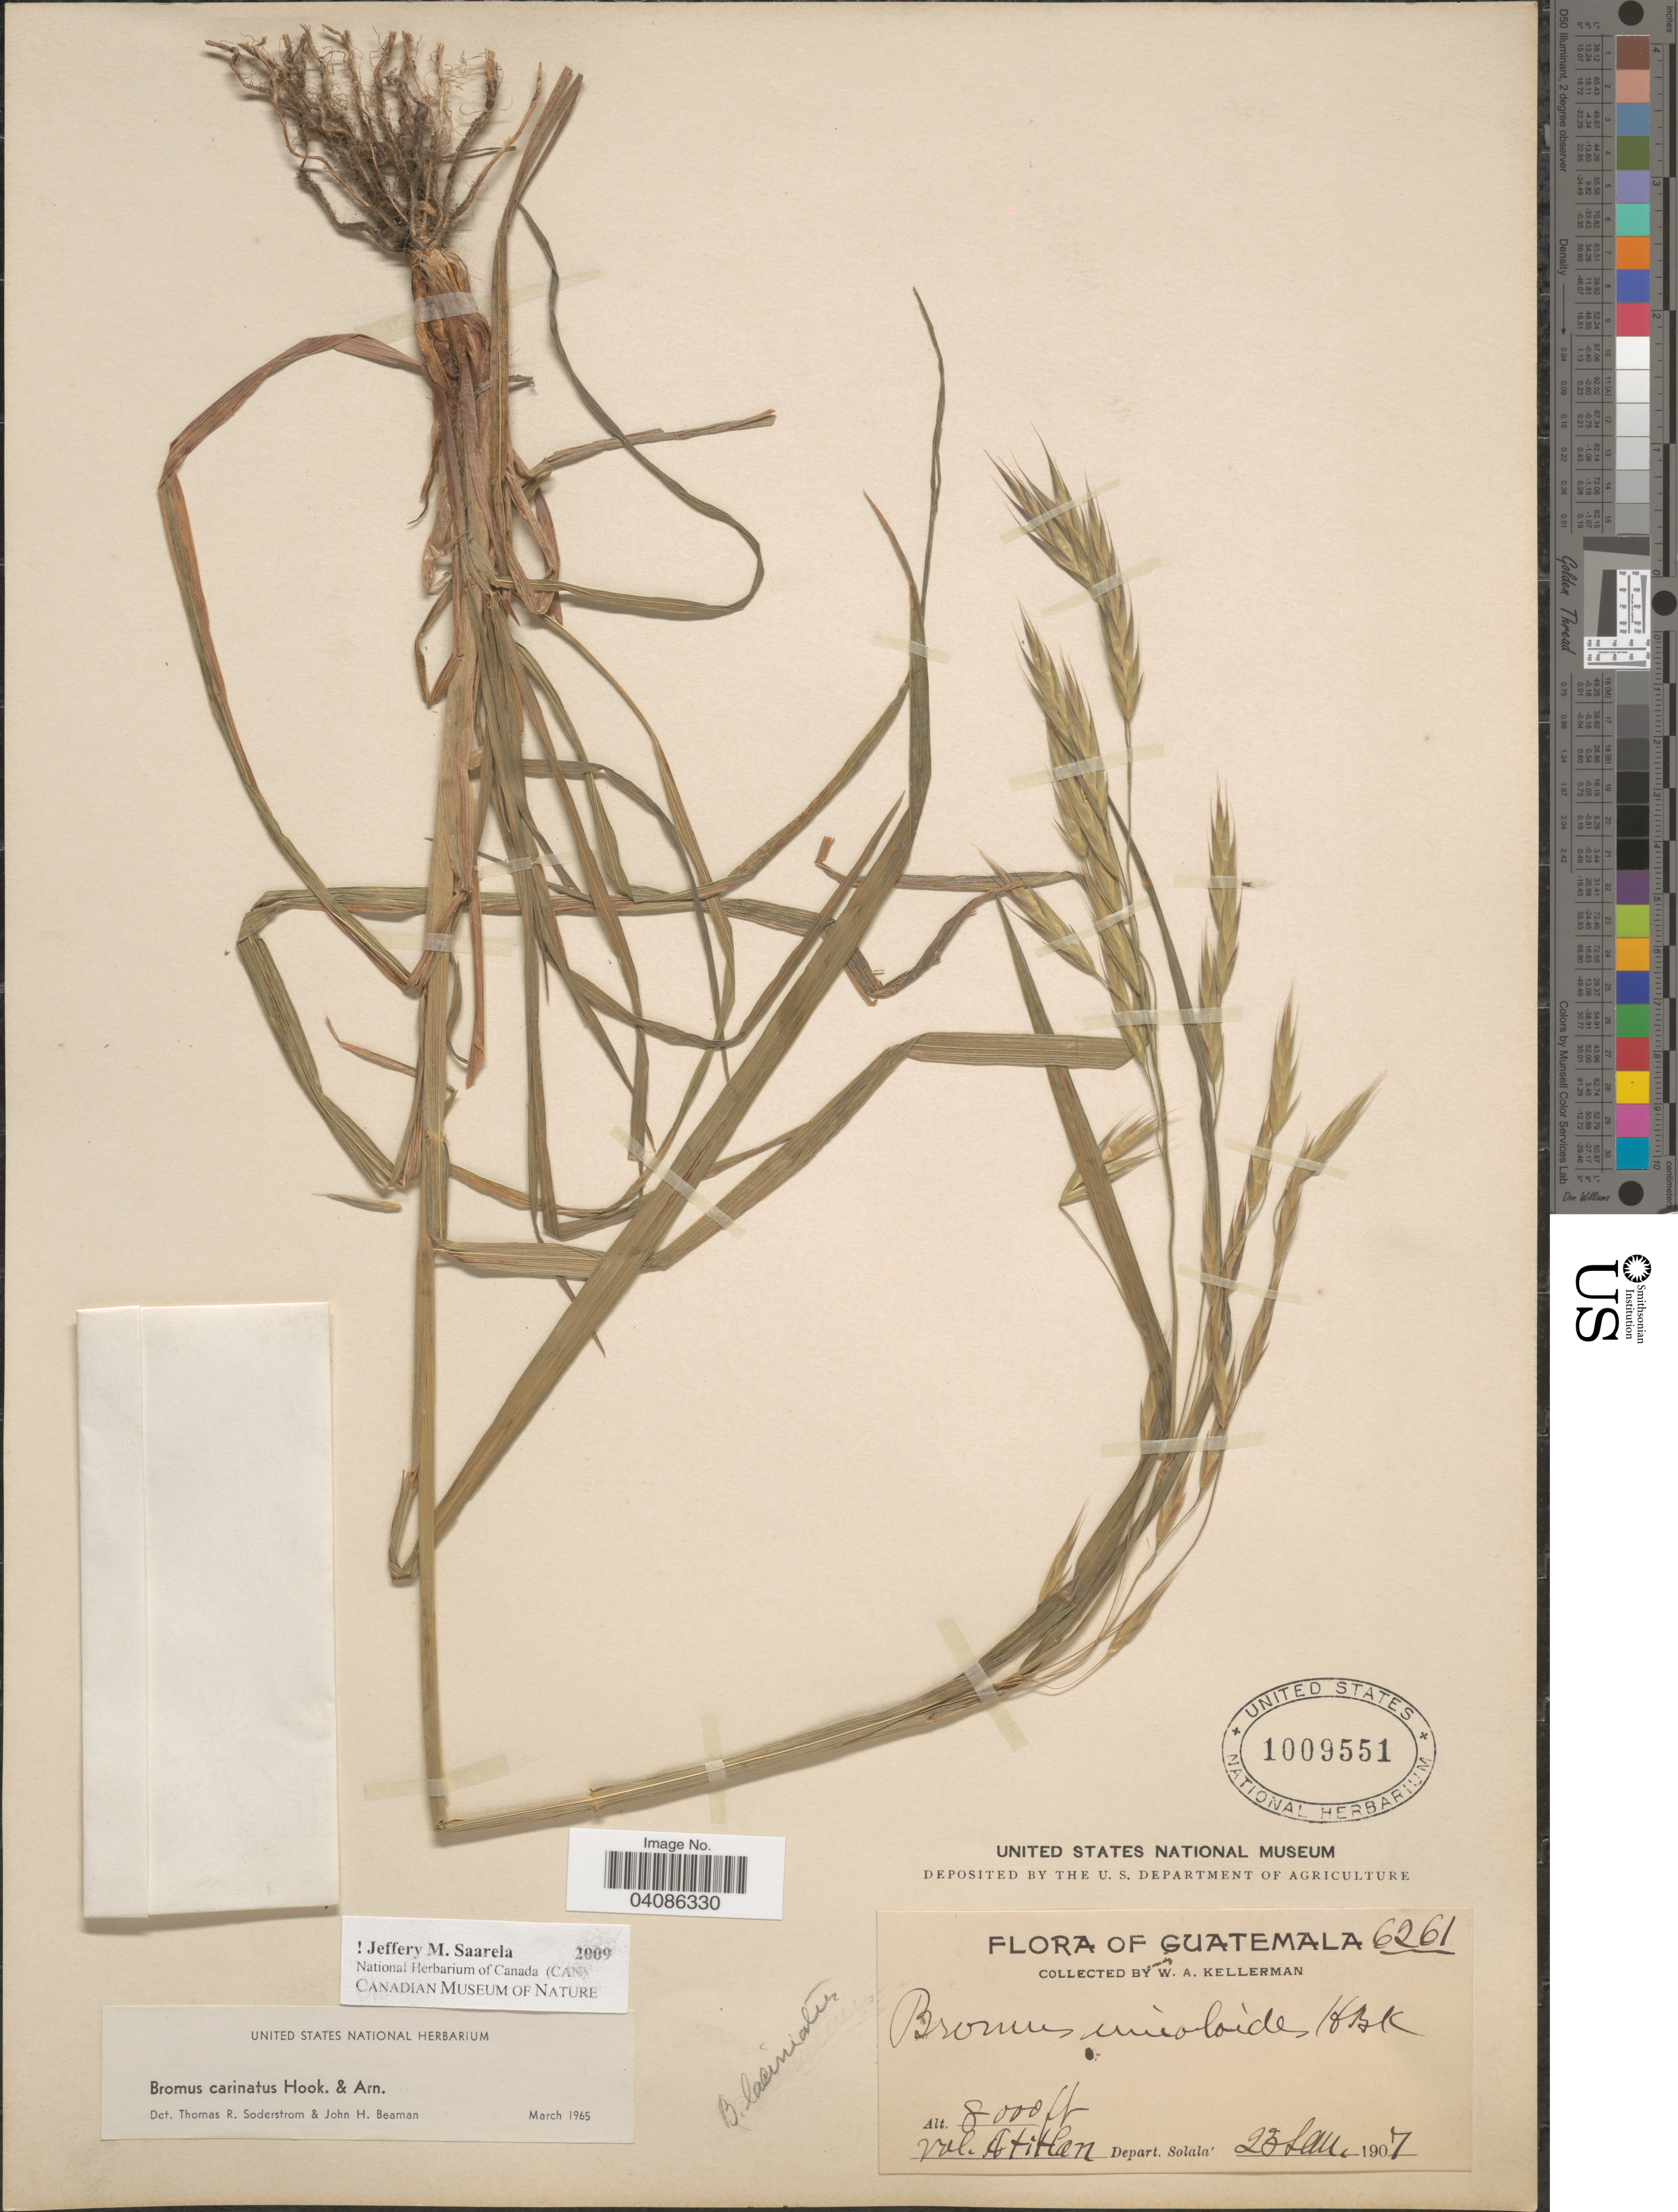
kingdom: Plantae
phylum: Tracheophyta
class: Liliopsida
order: Poales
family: Poaceae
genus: Bromus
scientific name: Bromus carinatus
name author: Hook. & Arn.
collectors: W. Kellerman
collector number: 6261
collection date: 1907-01-23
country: Guatemala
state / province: Solola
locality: Vol. Atitlan. Depart. Solala'.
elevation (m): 2438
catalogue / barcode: US 1009551